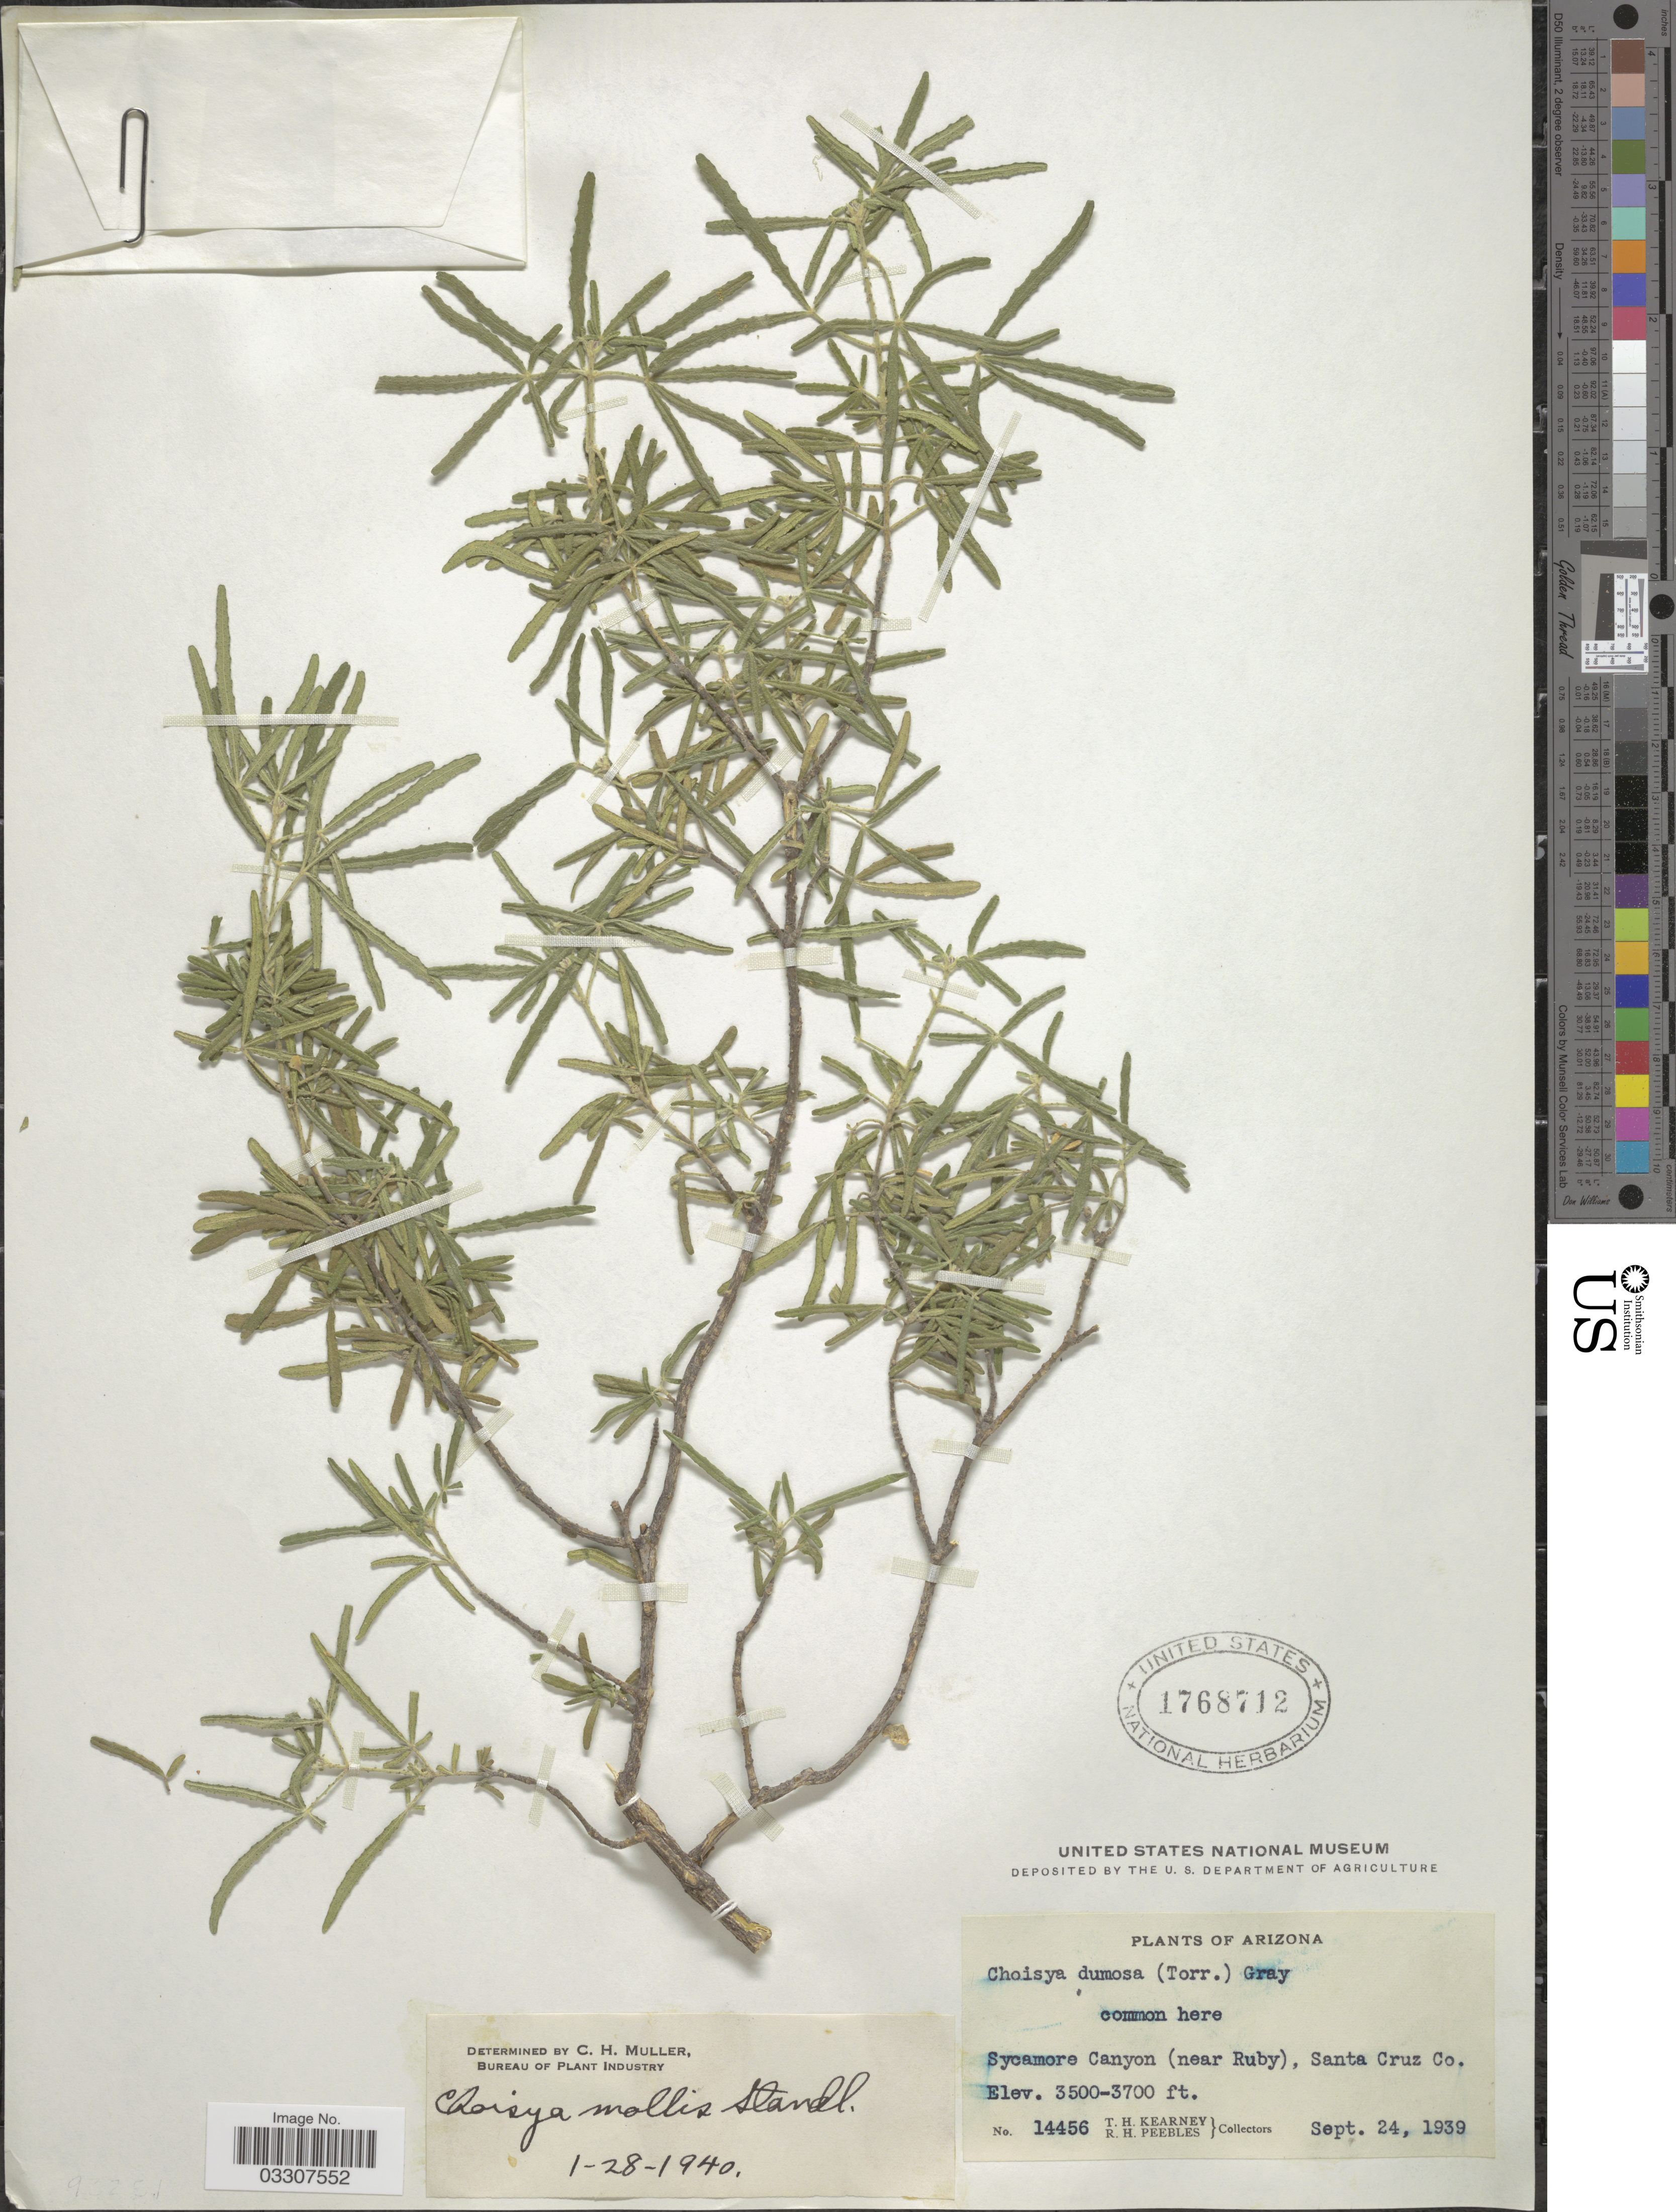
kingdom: Plantae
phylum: Tracheophyta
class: Magnoliopsida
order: Sapindales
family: Rutaceae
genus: Choisya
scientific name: Choisya mollis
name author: Standl.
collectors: T. H. Kearney & R. H. Peebles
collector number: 14456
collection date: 1939-09-24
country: United States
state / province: Arizona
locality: Sycamore Canyon (near Ruby), Santa Cruz Co.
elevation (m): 1067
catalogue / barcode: US 1768712